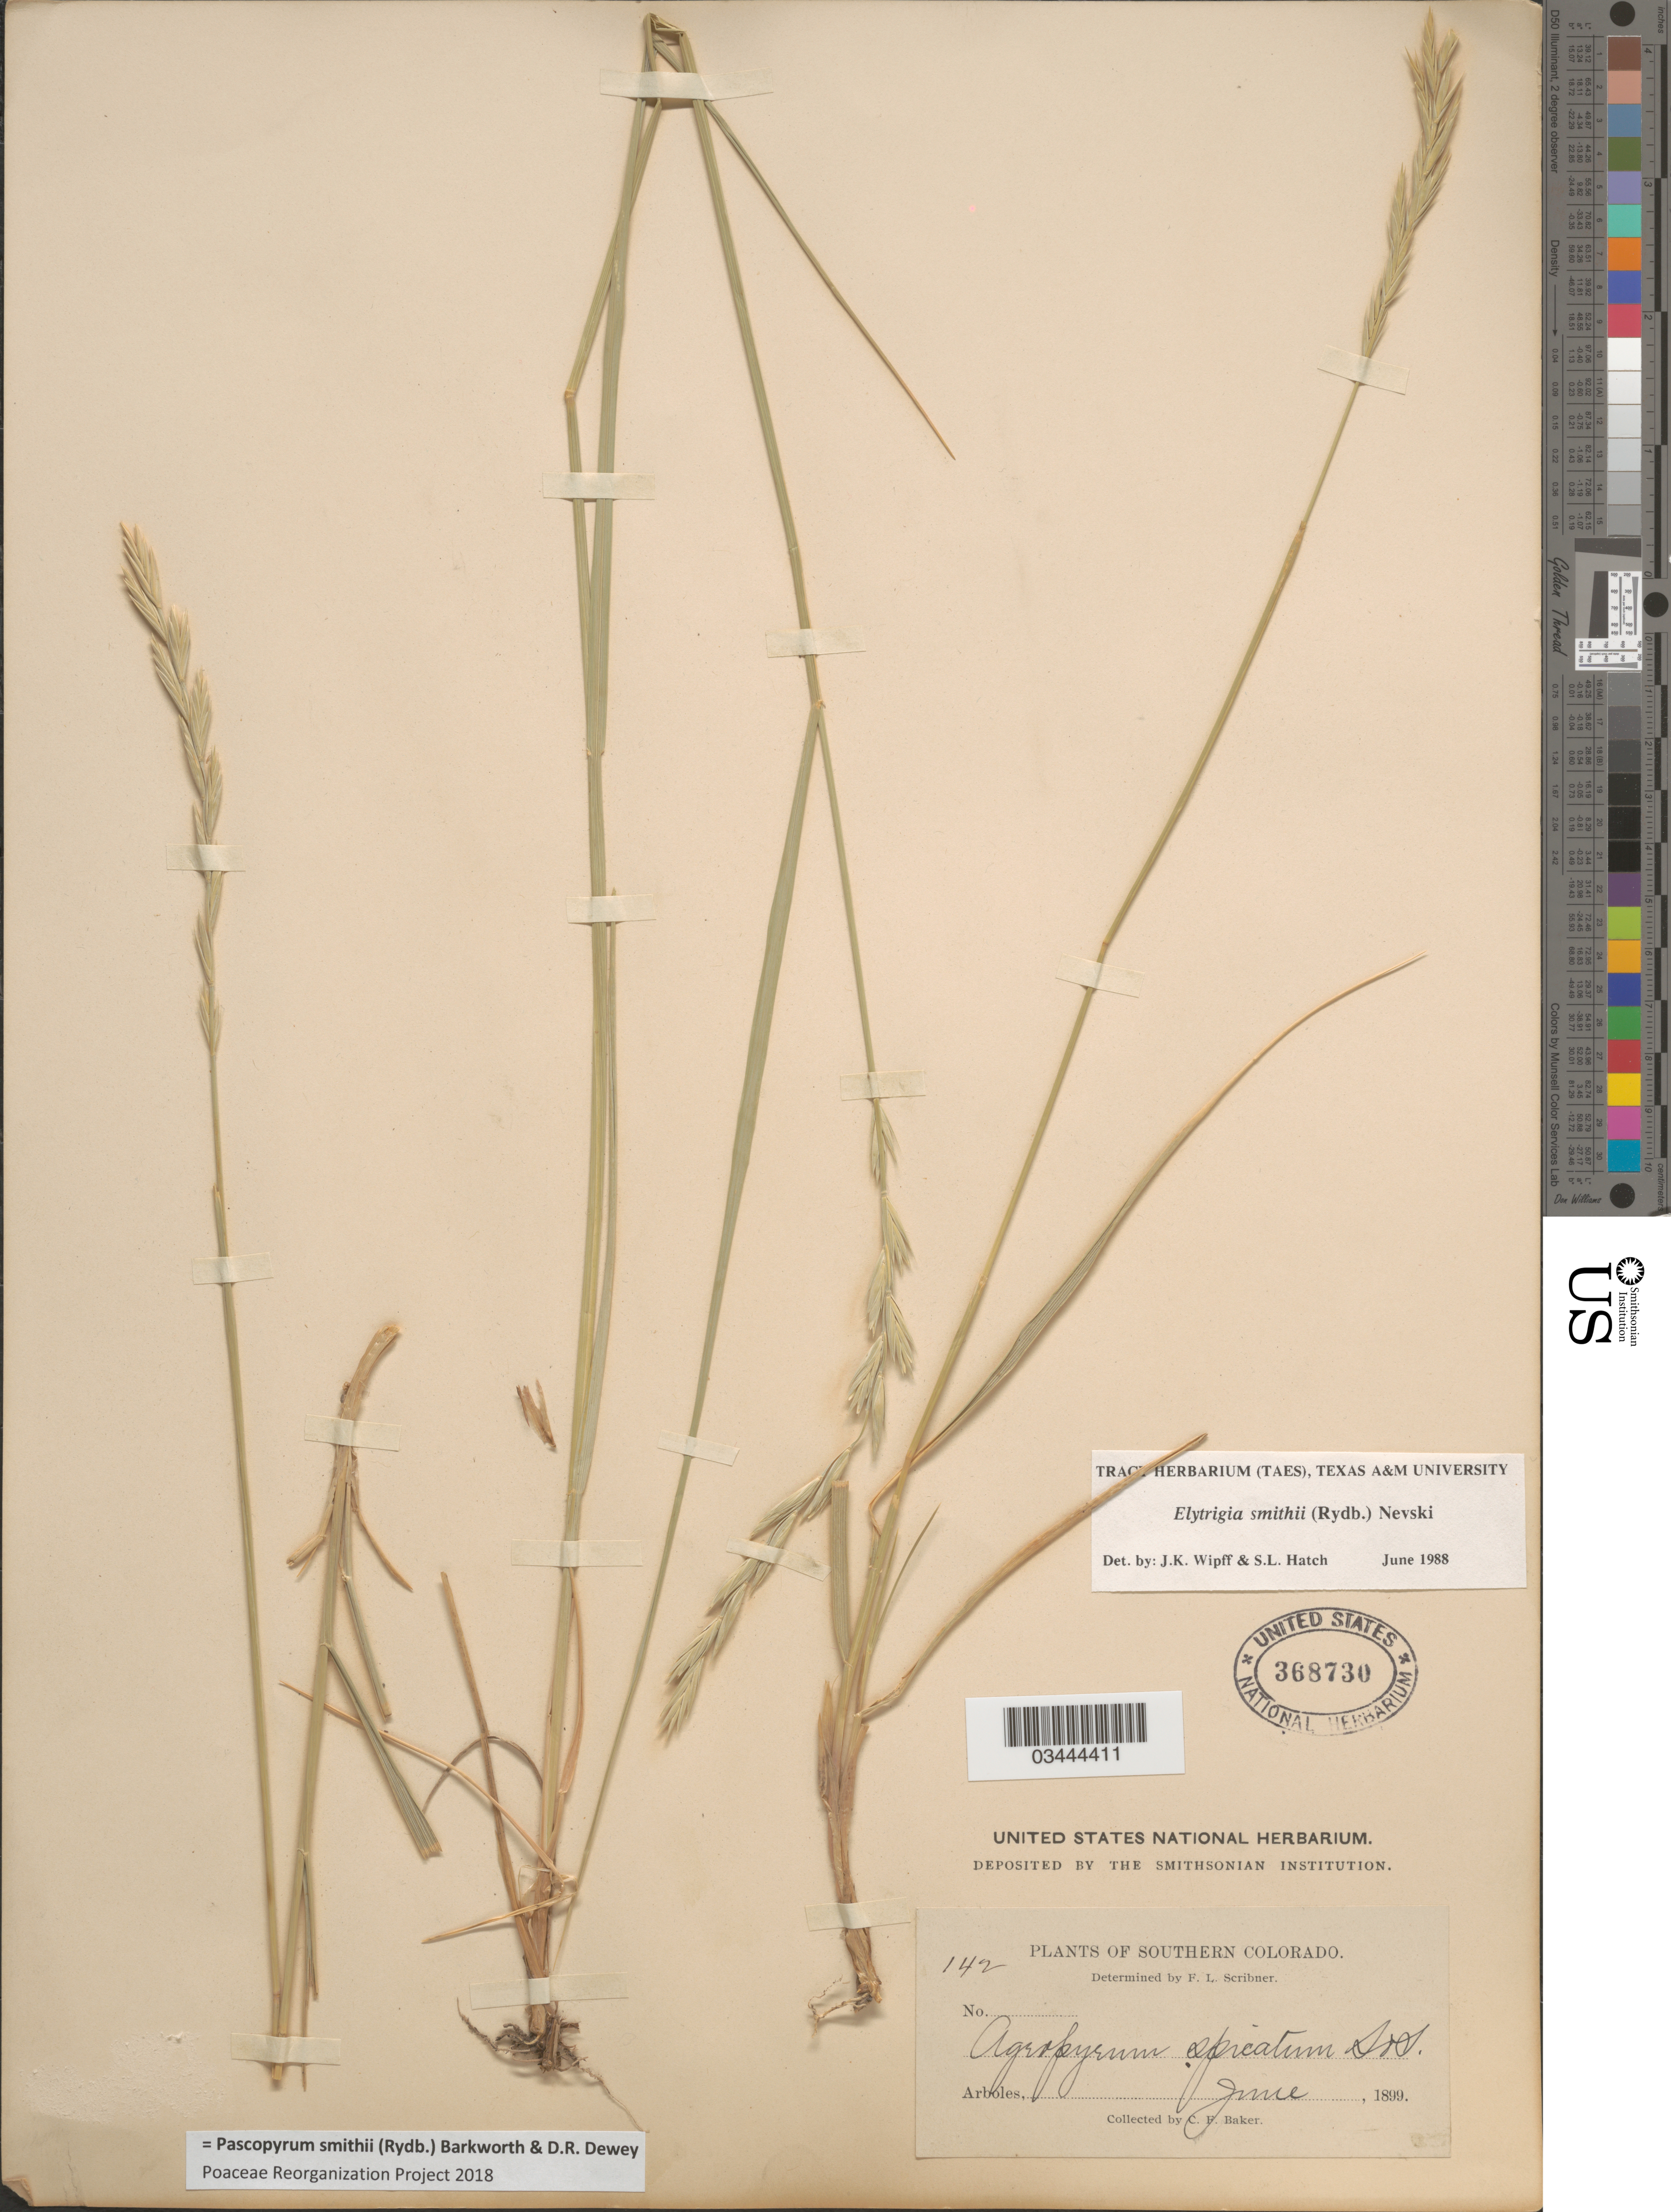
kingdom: Plantae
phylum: Tracheophyta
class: Liliopsida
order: Poales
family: Poaceae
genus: Pascopyrum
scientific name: Pascopyrum smithii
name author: (Rydb.) Barkworth & Dewey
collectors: C. F. Baker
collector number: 142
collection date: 1899-06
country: United States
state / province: Colorado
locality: Southern Colorado. Arboles.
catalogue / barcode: US 368730